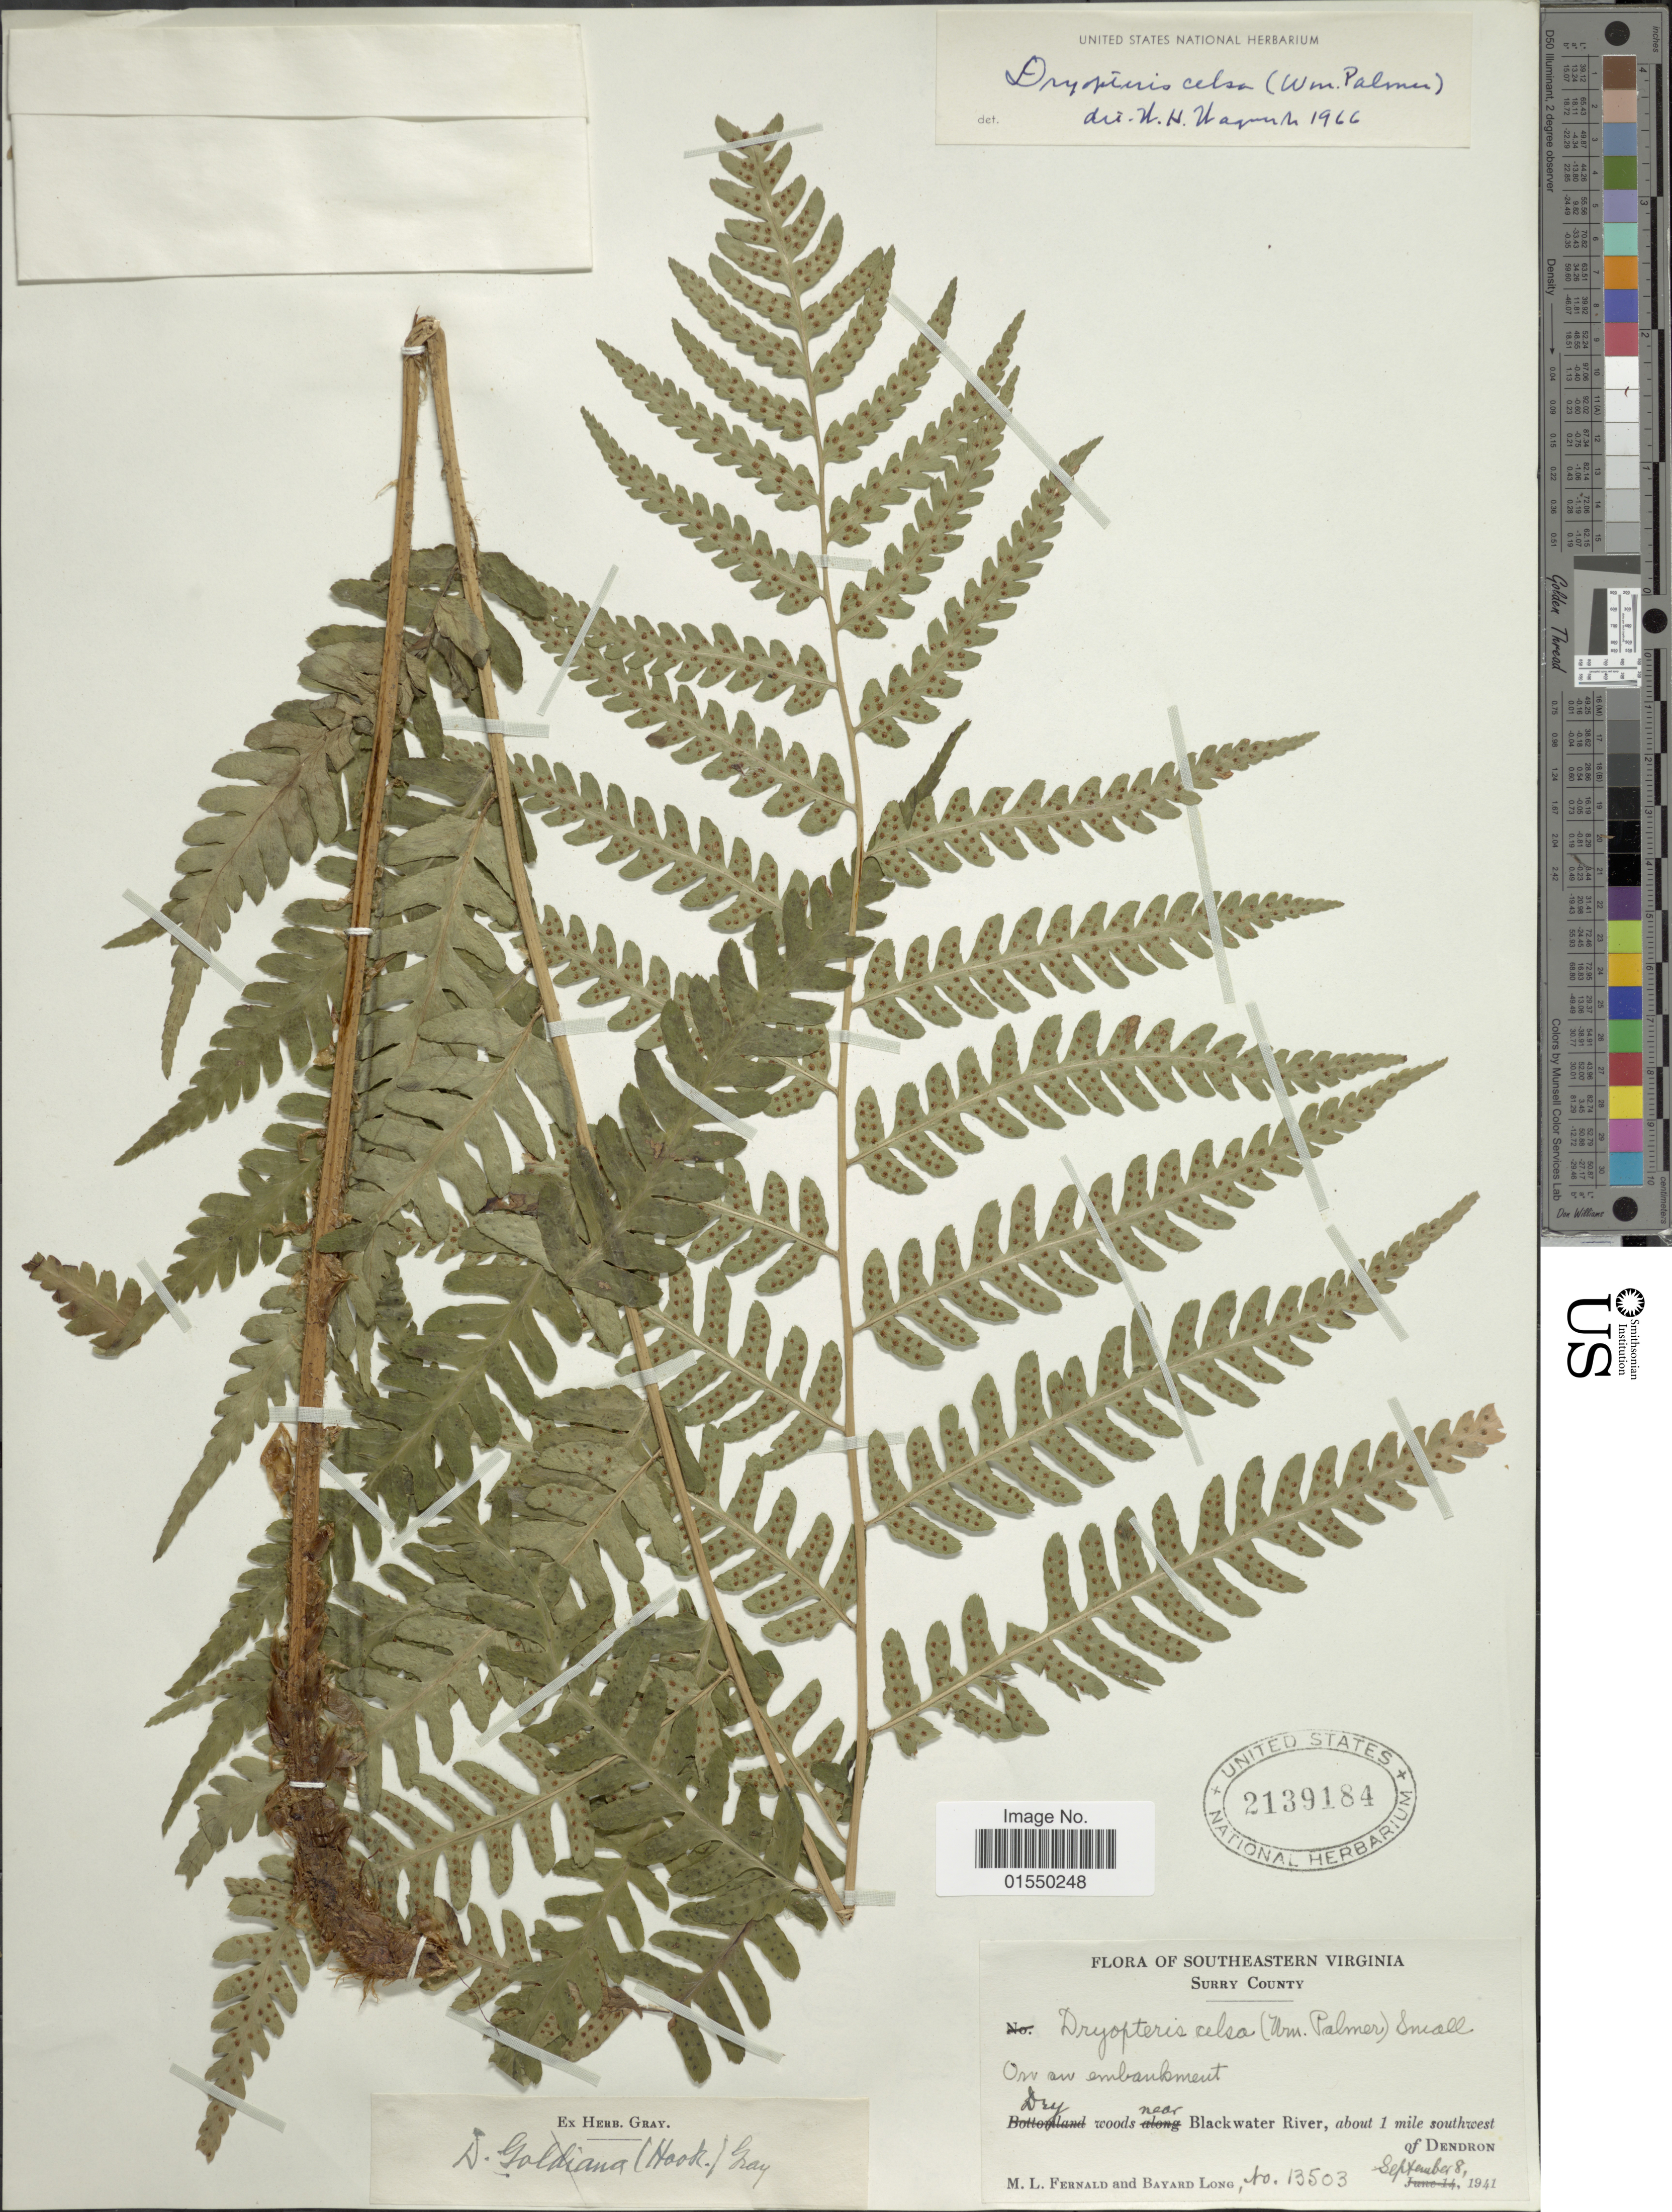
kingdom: Plantae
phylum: Tracheophyta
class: Polypodiopsida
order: Polypodiales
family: Dryopteridaceae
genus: Dryopteris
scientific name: Dryopteris celsa (W. Palmer) Knowlt., W. Palmer & C.L. Pollard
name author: (W. Palmer) Knowlt. et al.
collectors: M. L. Fernald & B. H. Long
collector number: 13503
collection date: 1941-09-08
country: United States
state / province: Virginia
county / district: Surry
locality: Southeastern Virginia, Surry County, dry woods near Blackwater River, about 1 mile southwest of Dendron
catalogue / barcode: US 2139194